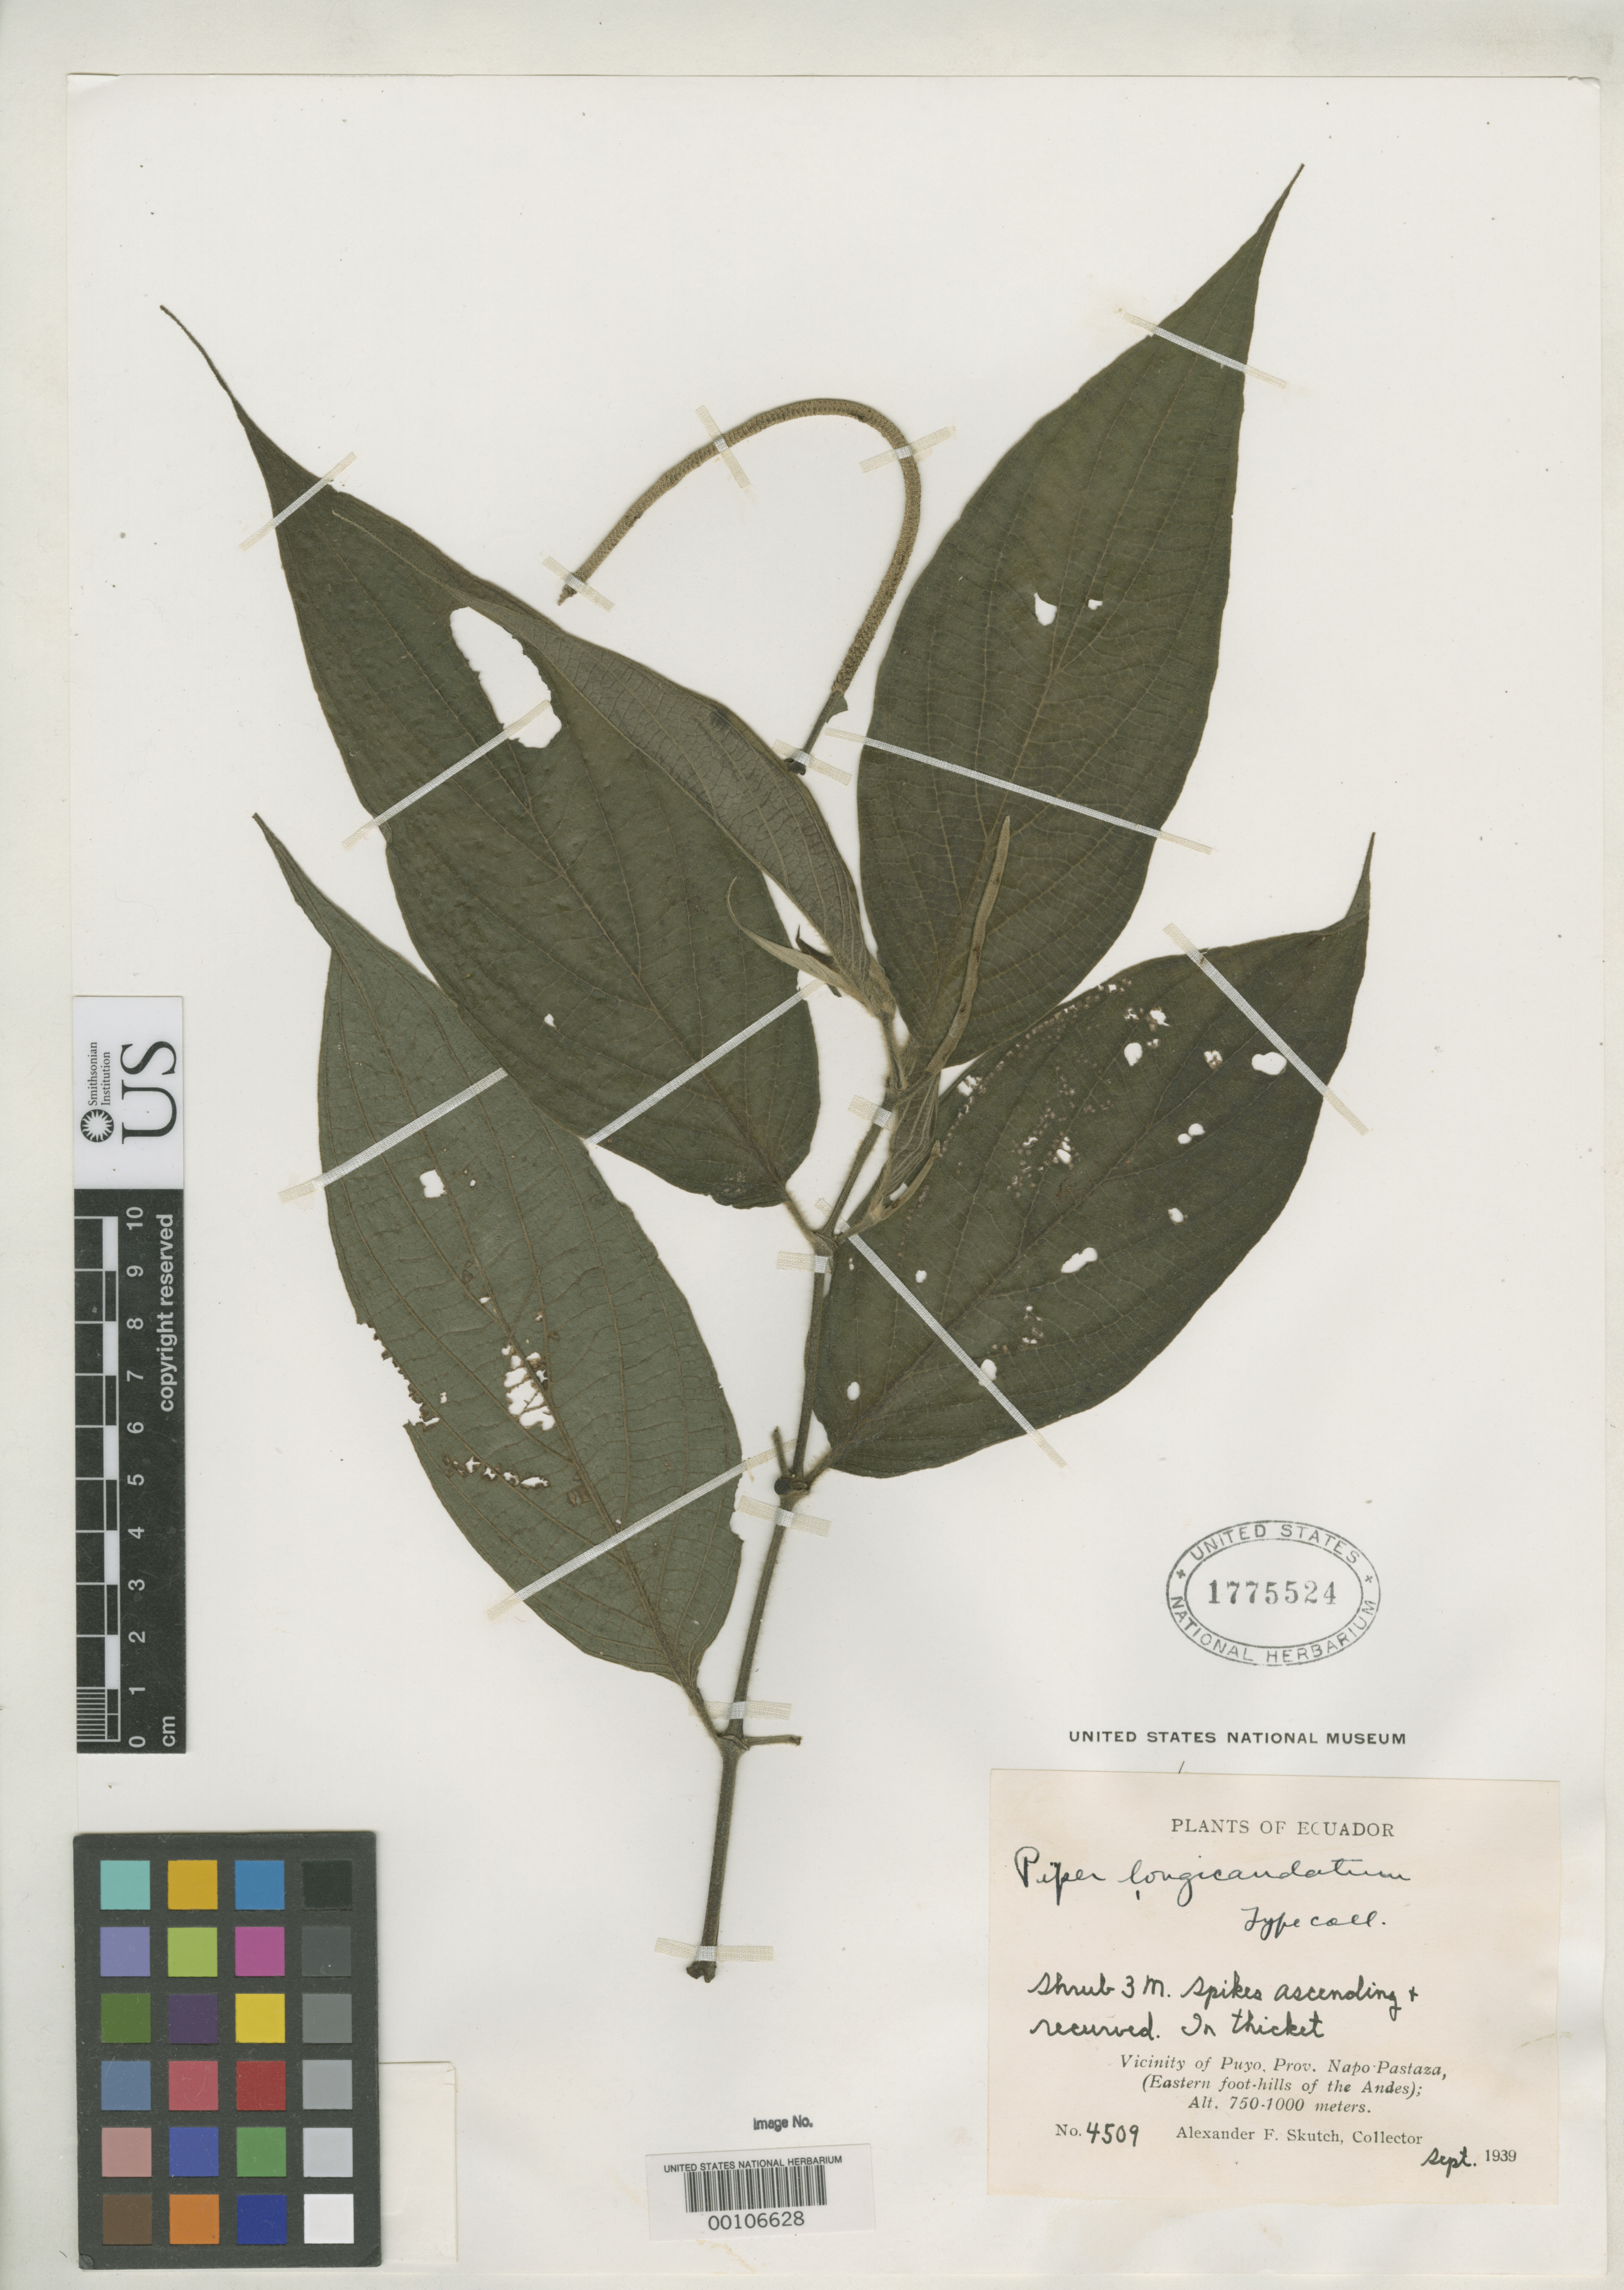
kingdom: Plantae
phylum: Tracheophyta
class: Magnoliopsida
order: Piperales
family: Piperaceae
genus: Piper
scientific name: Piper longicaudatum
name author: Trel. & Yunck.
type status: Isotype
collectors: A. F. Skutch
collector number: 4501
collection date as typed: Sep 1939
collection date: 1939-09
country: Ecuador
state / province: Pastaza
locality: Puyo vicinity.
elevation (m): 750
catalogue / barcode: US 1775524